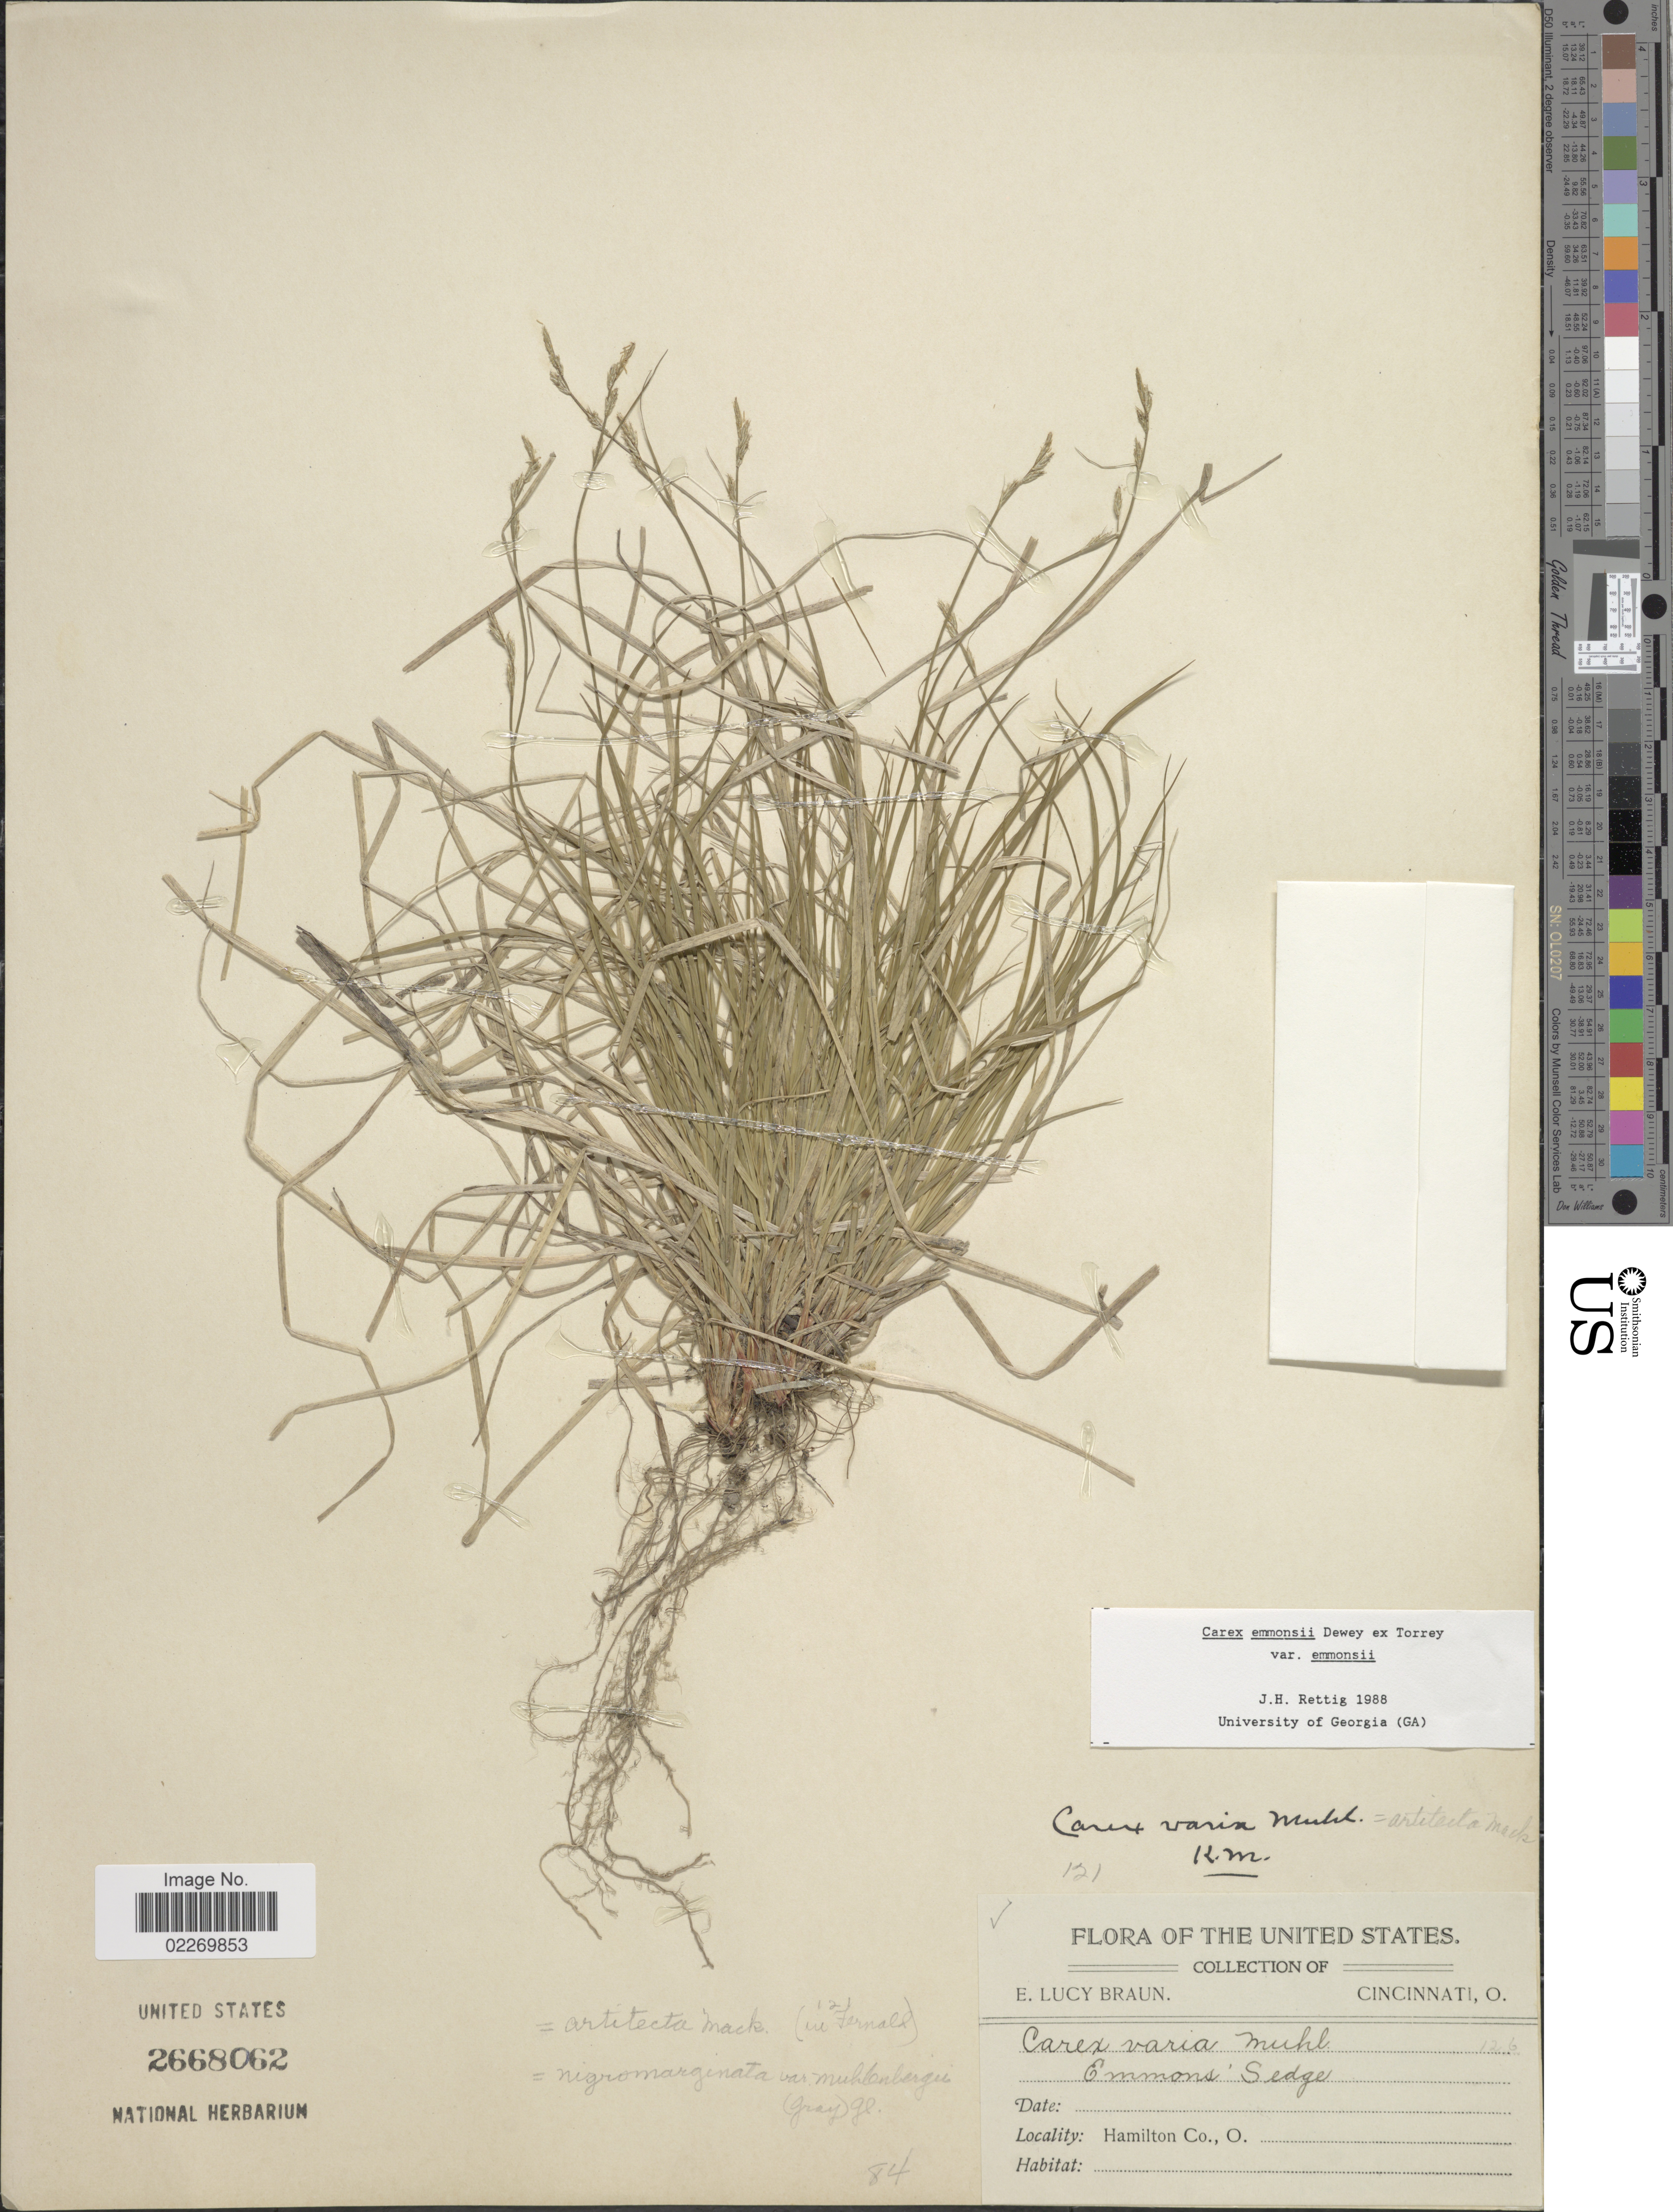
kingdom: Plantae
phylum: Tracheophyta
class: Liliopsida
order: Poales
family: Cyperaceae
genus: Carex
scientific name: Carex emmonsii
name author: Dewey ex Torr.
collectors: E. L. Braun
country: United States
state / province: Ohio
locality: Emmons' Sedge. Hamilton Co.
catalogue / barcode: US 2668062